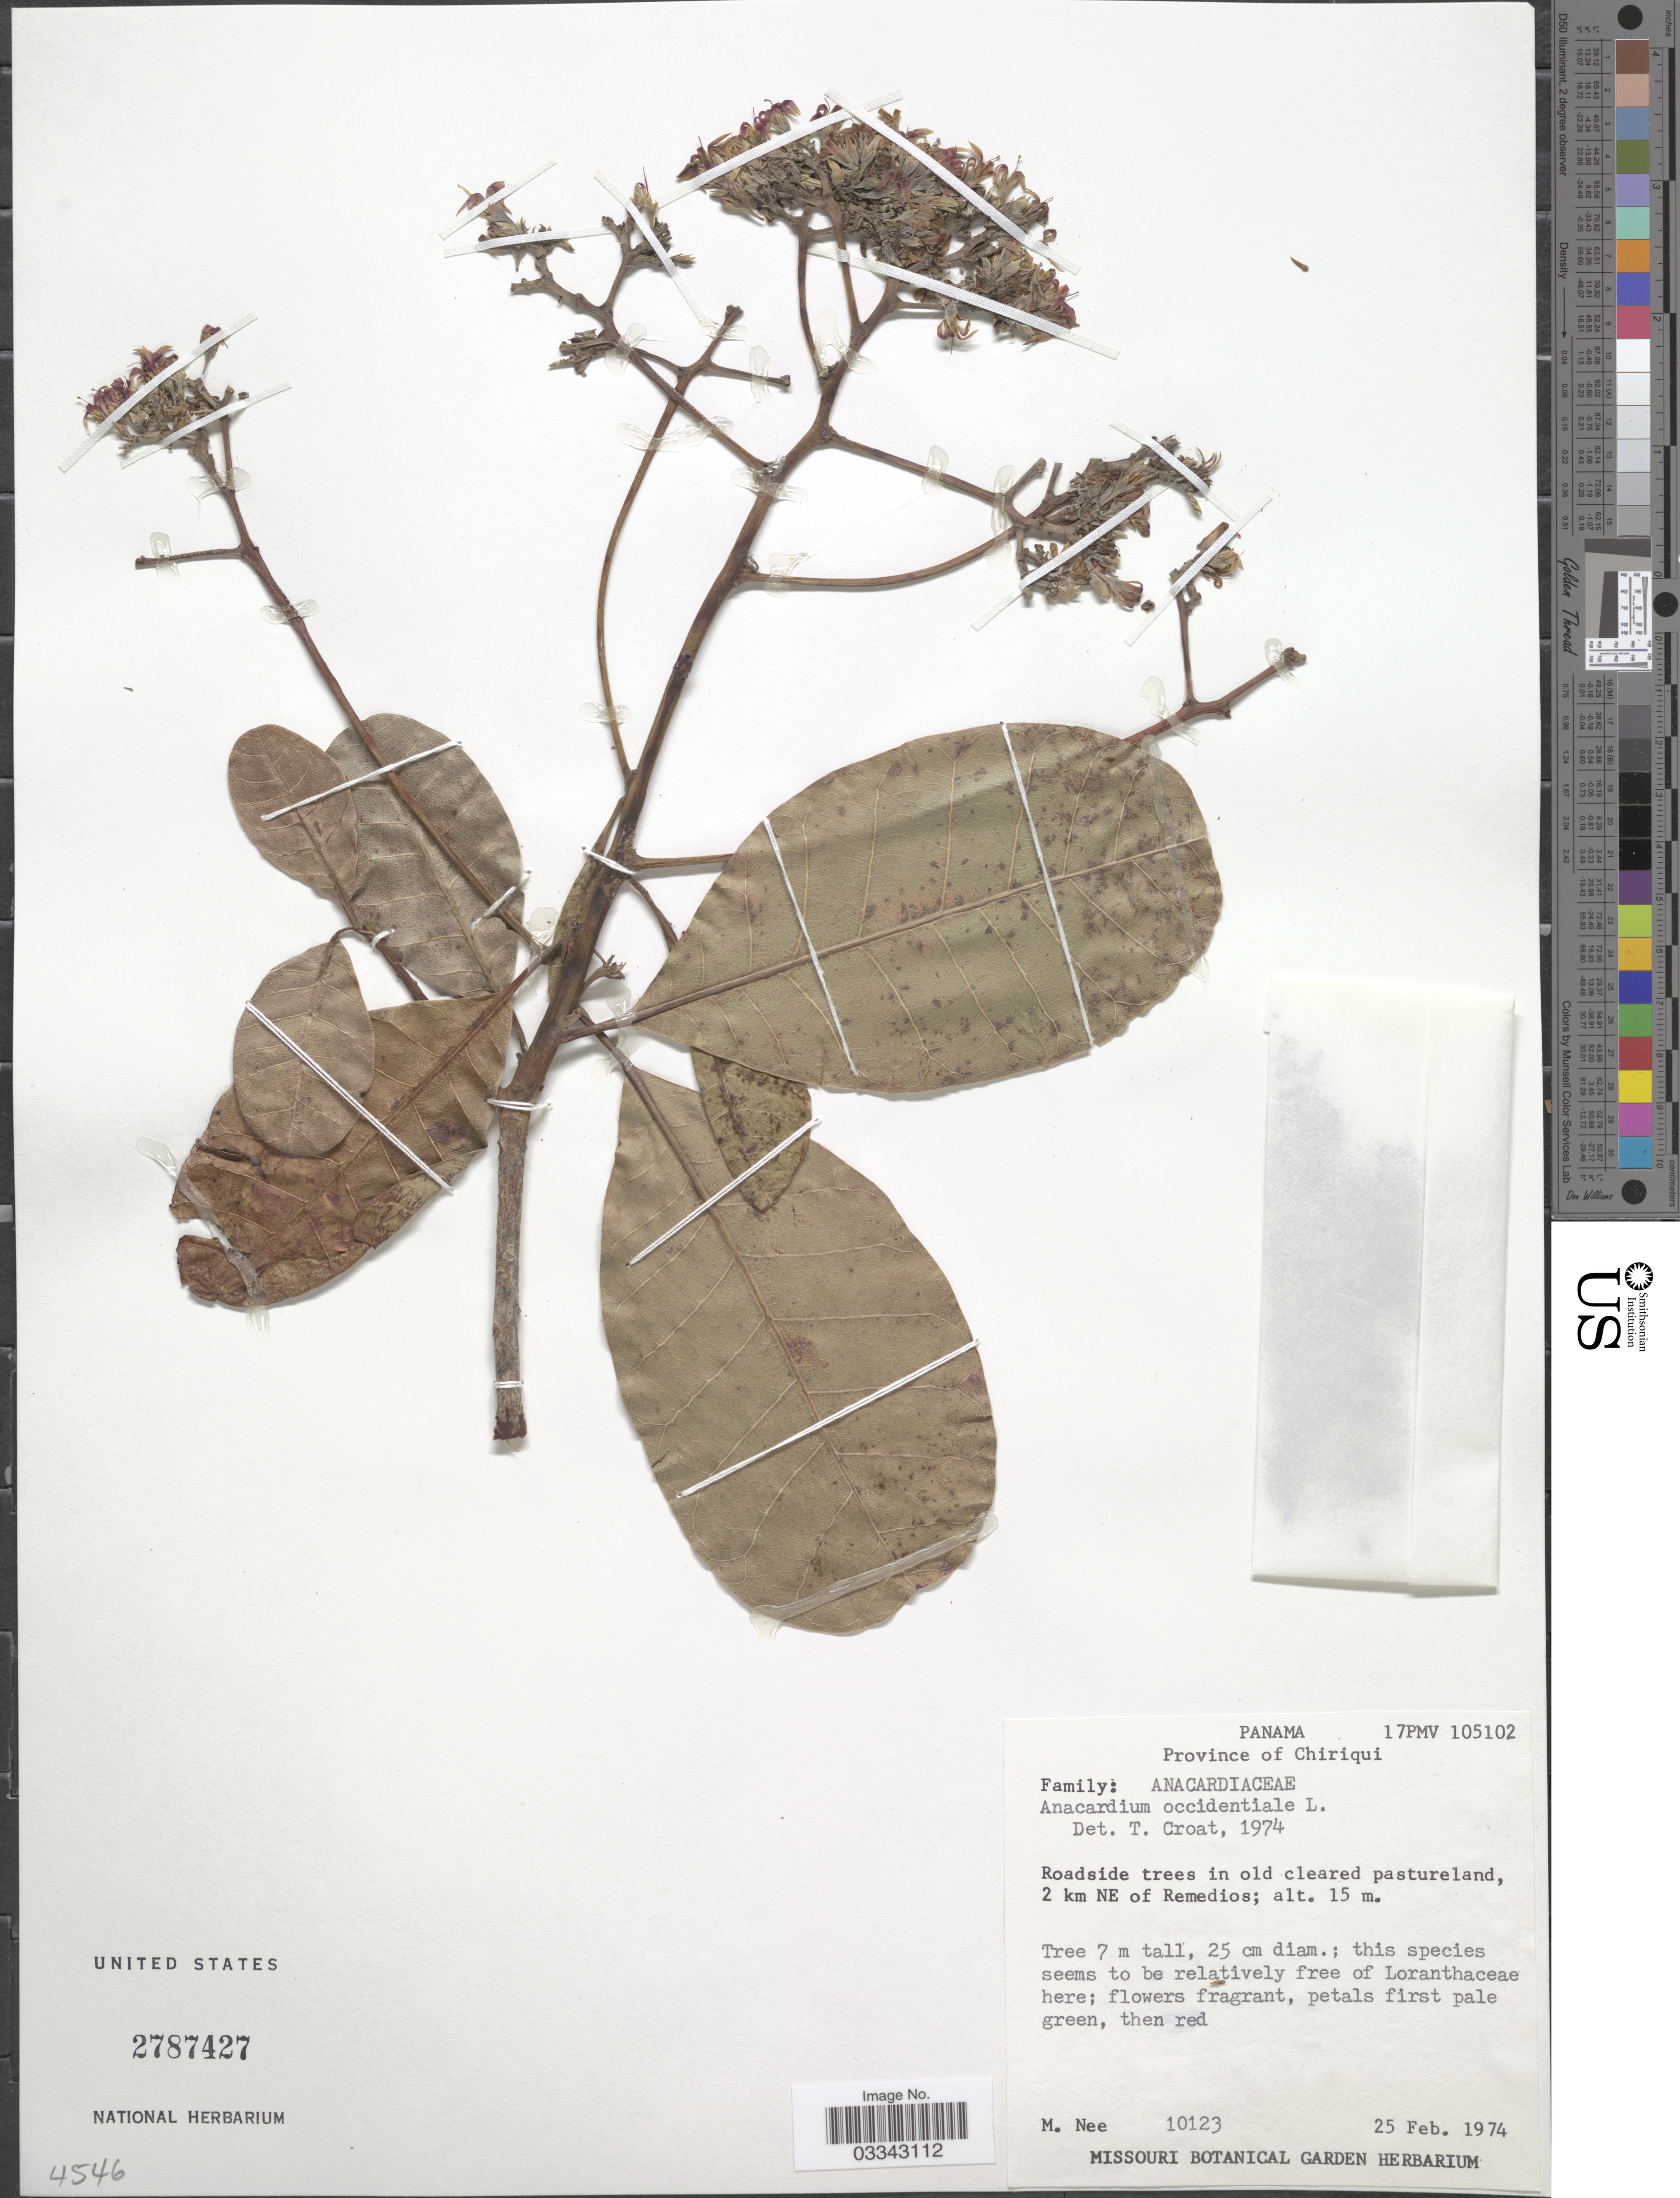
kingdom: Plantae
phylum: Tracheophyta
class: Magnoliopsida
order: Sapindales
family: Anacardiaceae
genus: Anacardium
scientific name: Anacardium occidentale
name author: L.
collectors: M. Nee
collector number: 10123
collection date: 1974-02-25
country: Panama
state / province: Chiriqui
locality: Roadside trees in old cleared pastureland, 2 km NE of Remedios.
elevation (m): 15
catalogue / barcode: US 2787427